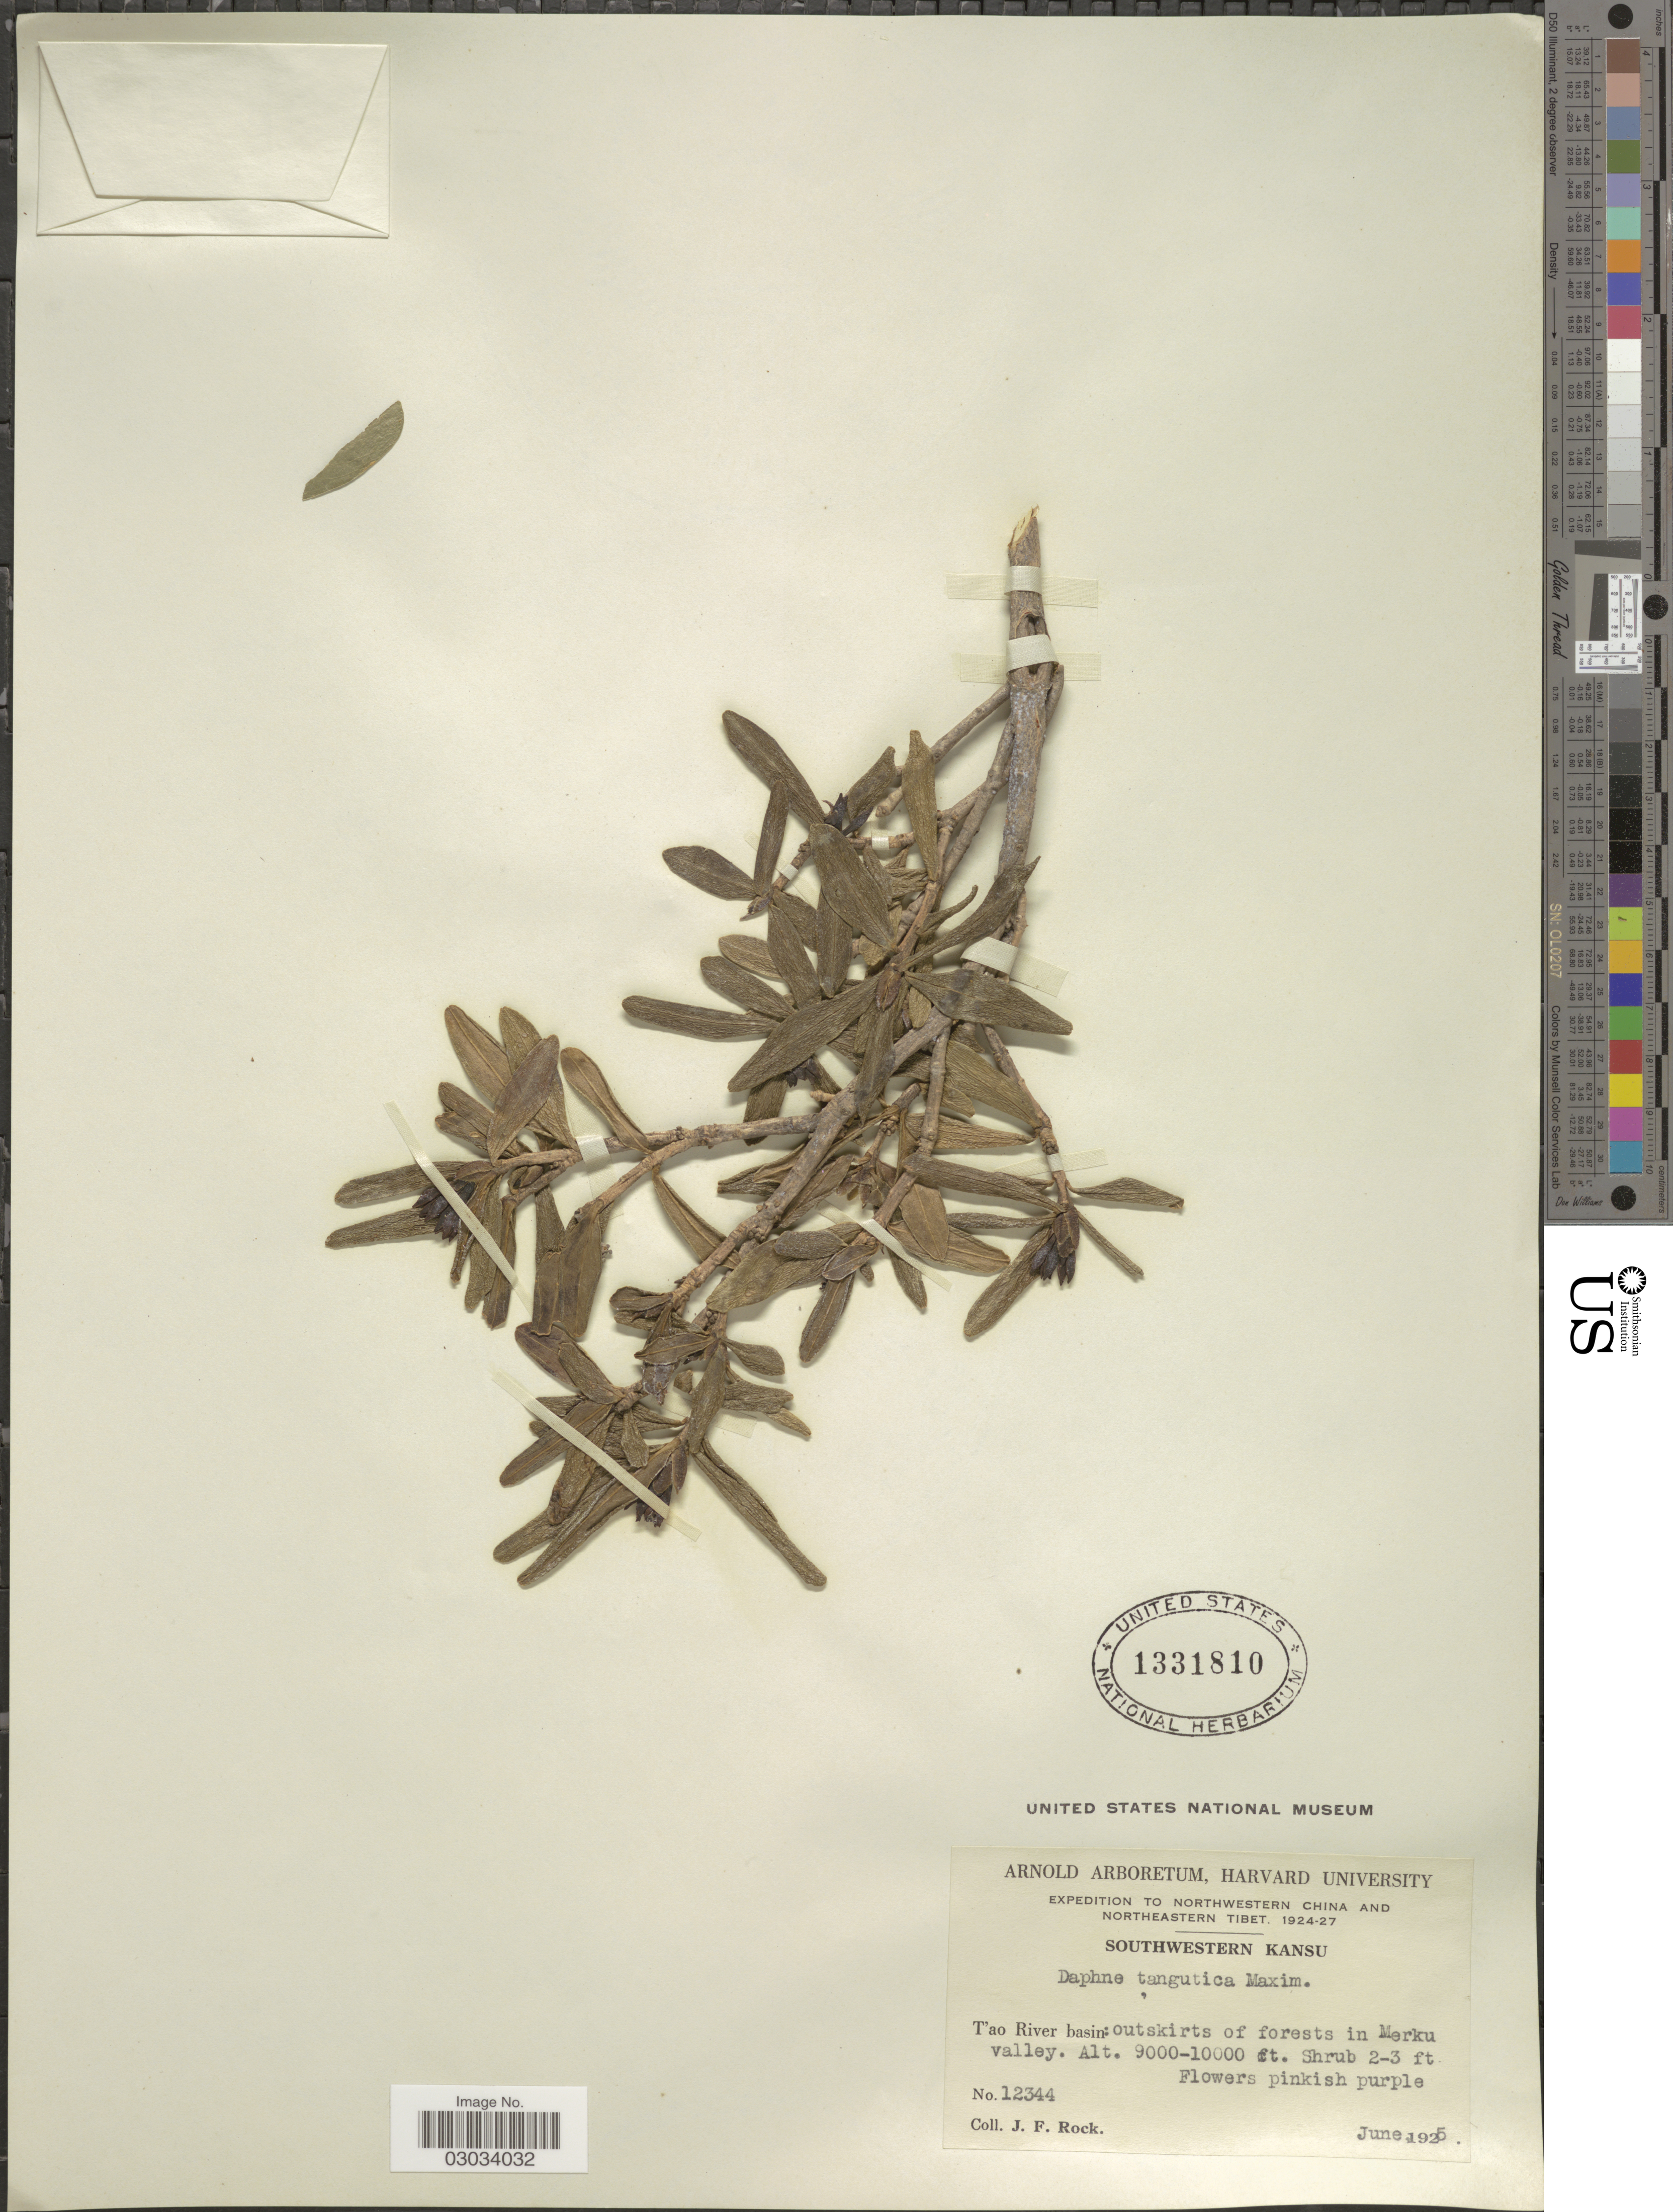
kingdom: Plantae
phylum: Tracheophyta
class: Magnoliopsida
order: Malvales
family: Thymelaeaceae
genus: Daphne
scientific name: Daphne tangutica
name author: Maxim.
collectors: J. Rock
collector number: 12344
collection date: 1925-06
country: China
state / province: Gansu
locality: Northwestern China. Southwestern Kansu. T'ao River basin: outskirts of forests in Merku valley.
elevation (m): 2743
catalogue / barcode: US 1331810